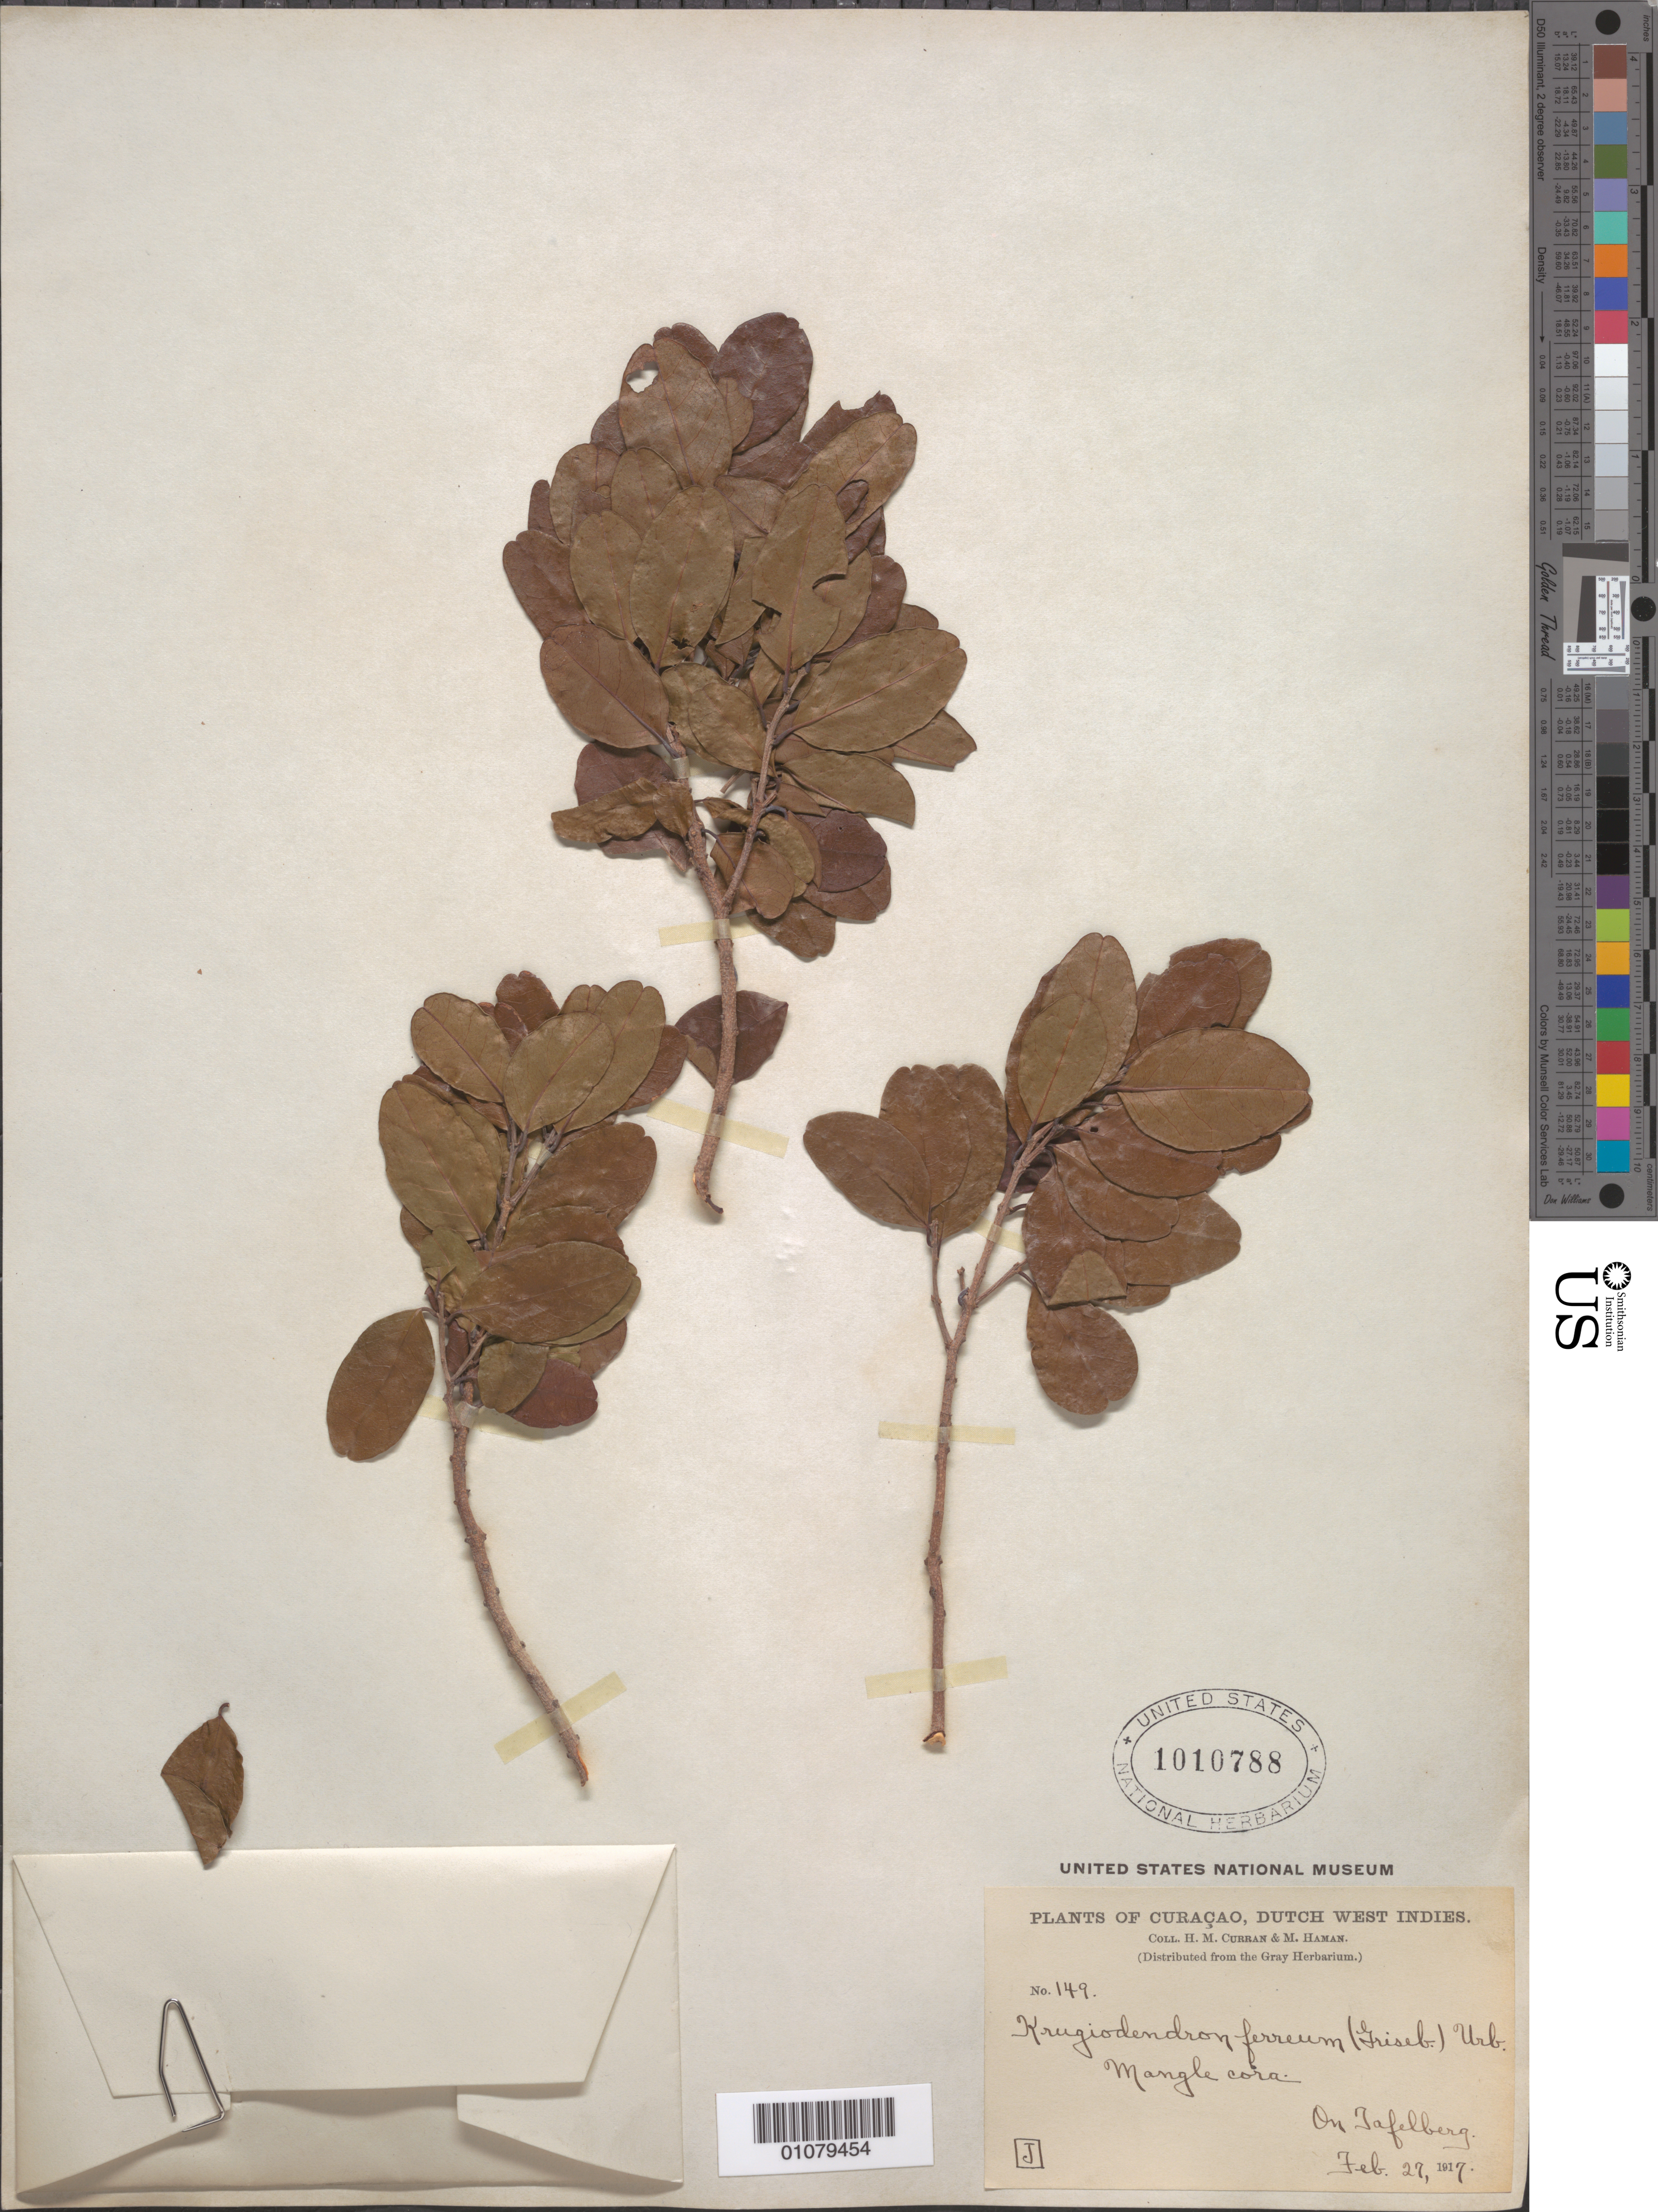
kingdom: Plantae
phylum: Tracheophyta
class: Magnoliopsida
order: Rosales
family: Rhamnaceae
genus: Krugiodendron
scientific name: Krugiodendron ferreum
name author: (Vahl) Urb.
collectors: H. M. Curran & M. Haman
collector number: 149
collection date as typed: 27 Feb 1917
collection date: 1917-02-27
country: Curaçao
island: Curaçao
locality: On Tafelberg.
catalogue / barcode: US 1010788